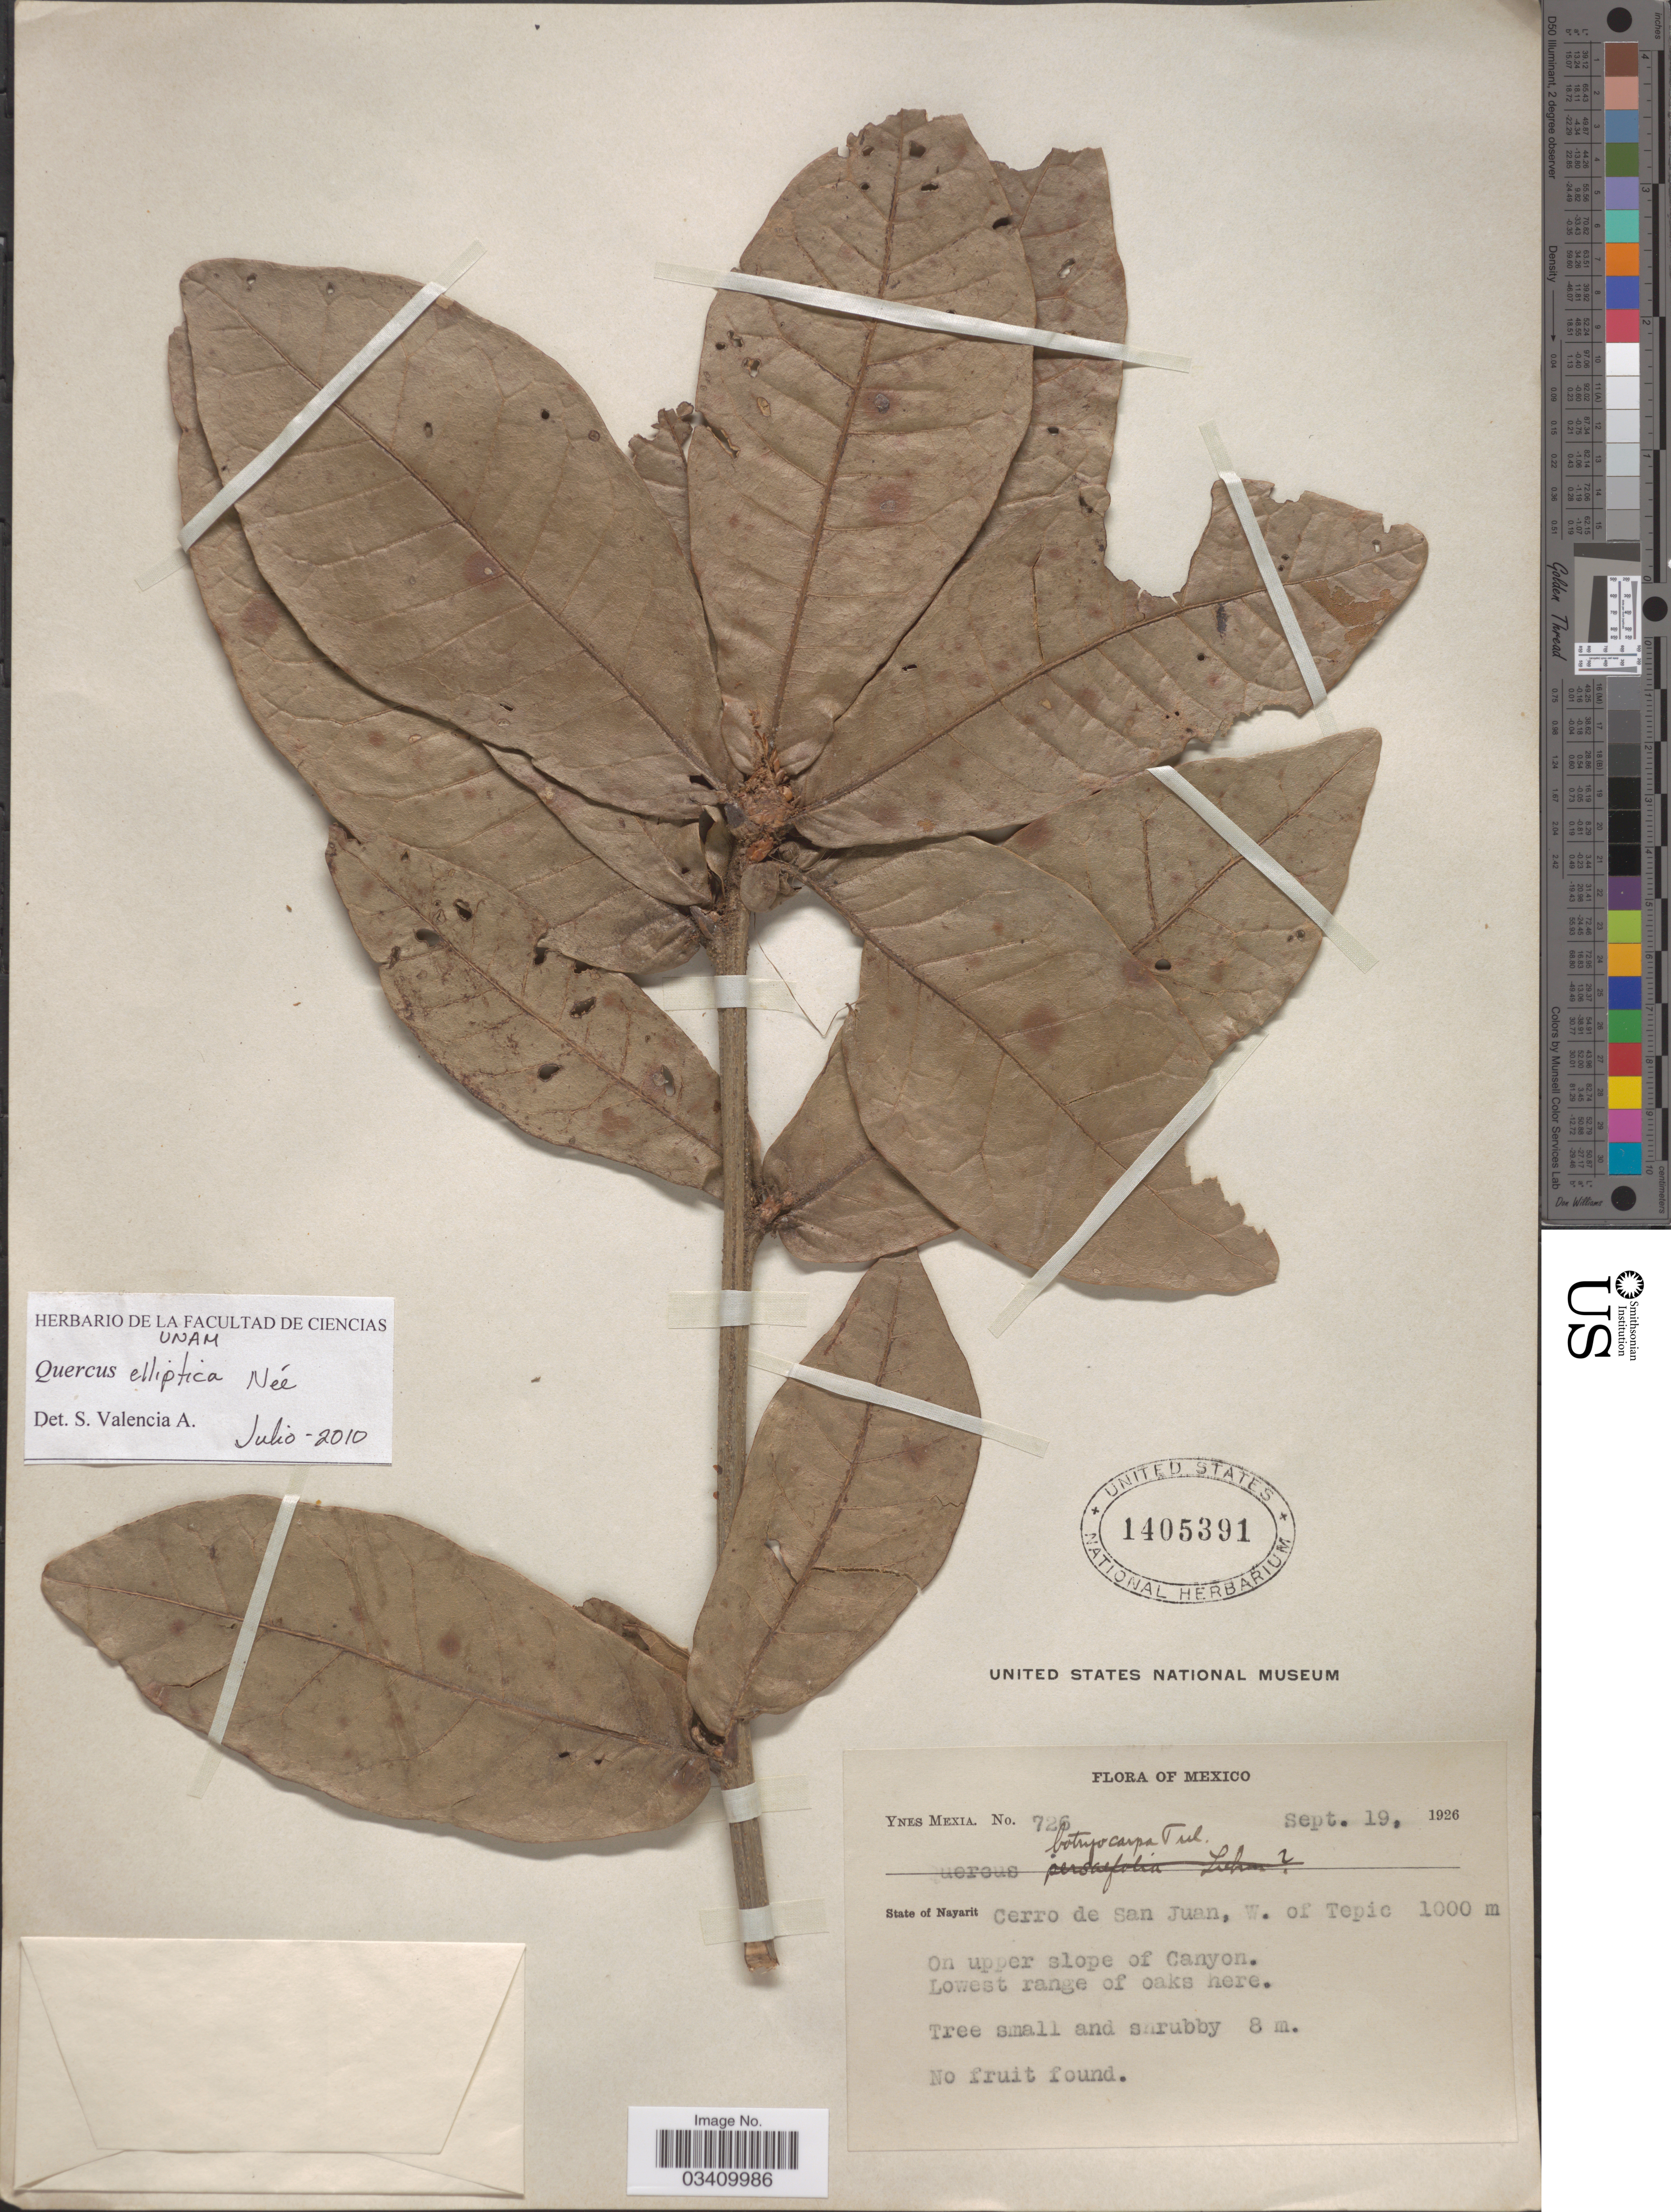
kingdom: Plantae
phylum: Tracheophyta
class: Magnoliopsida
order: Fagales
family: Fagaceae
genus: Quercus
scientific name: Quercus elliptica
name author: Née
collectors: Y. Mexia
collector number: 726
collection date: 1926-09-19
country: Mexico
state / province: Nayarit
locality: Cerro de San Juan, W. of Tepic. On upper slope of Canyon.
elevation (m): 1000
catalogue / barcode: US 1405391